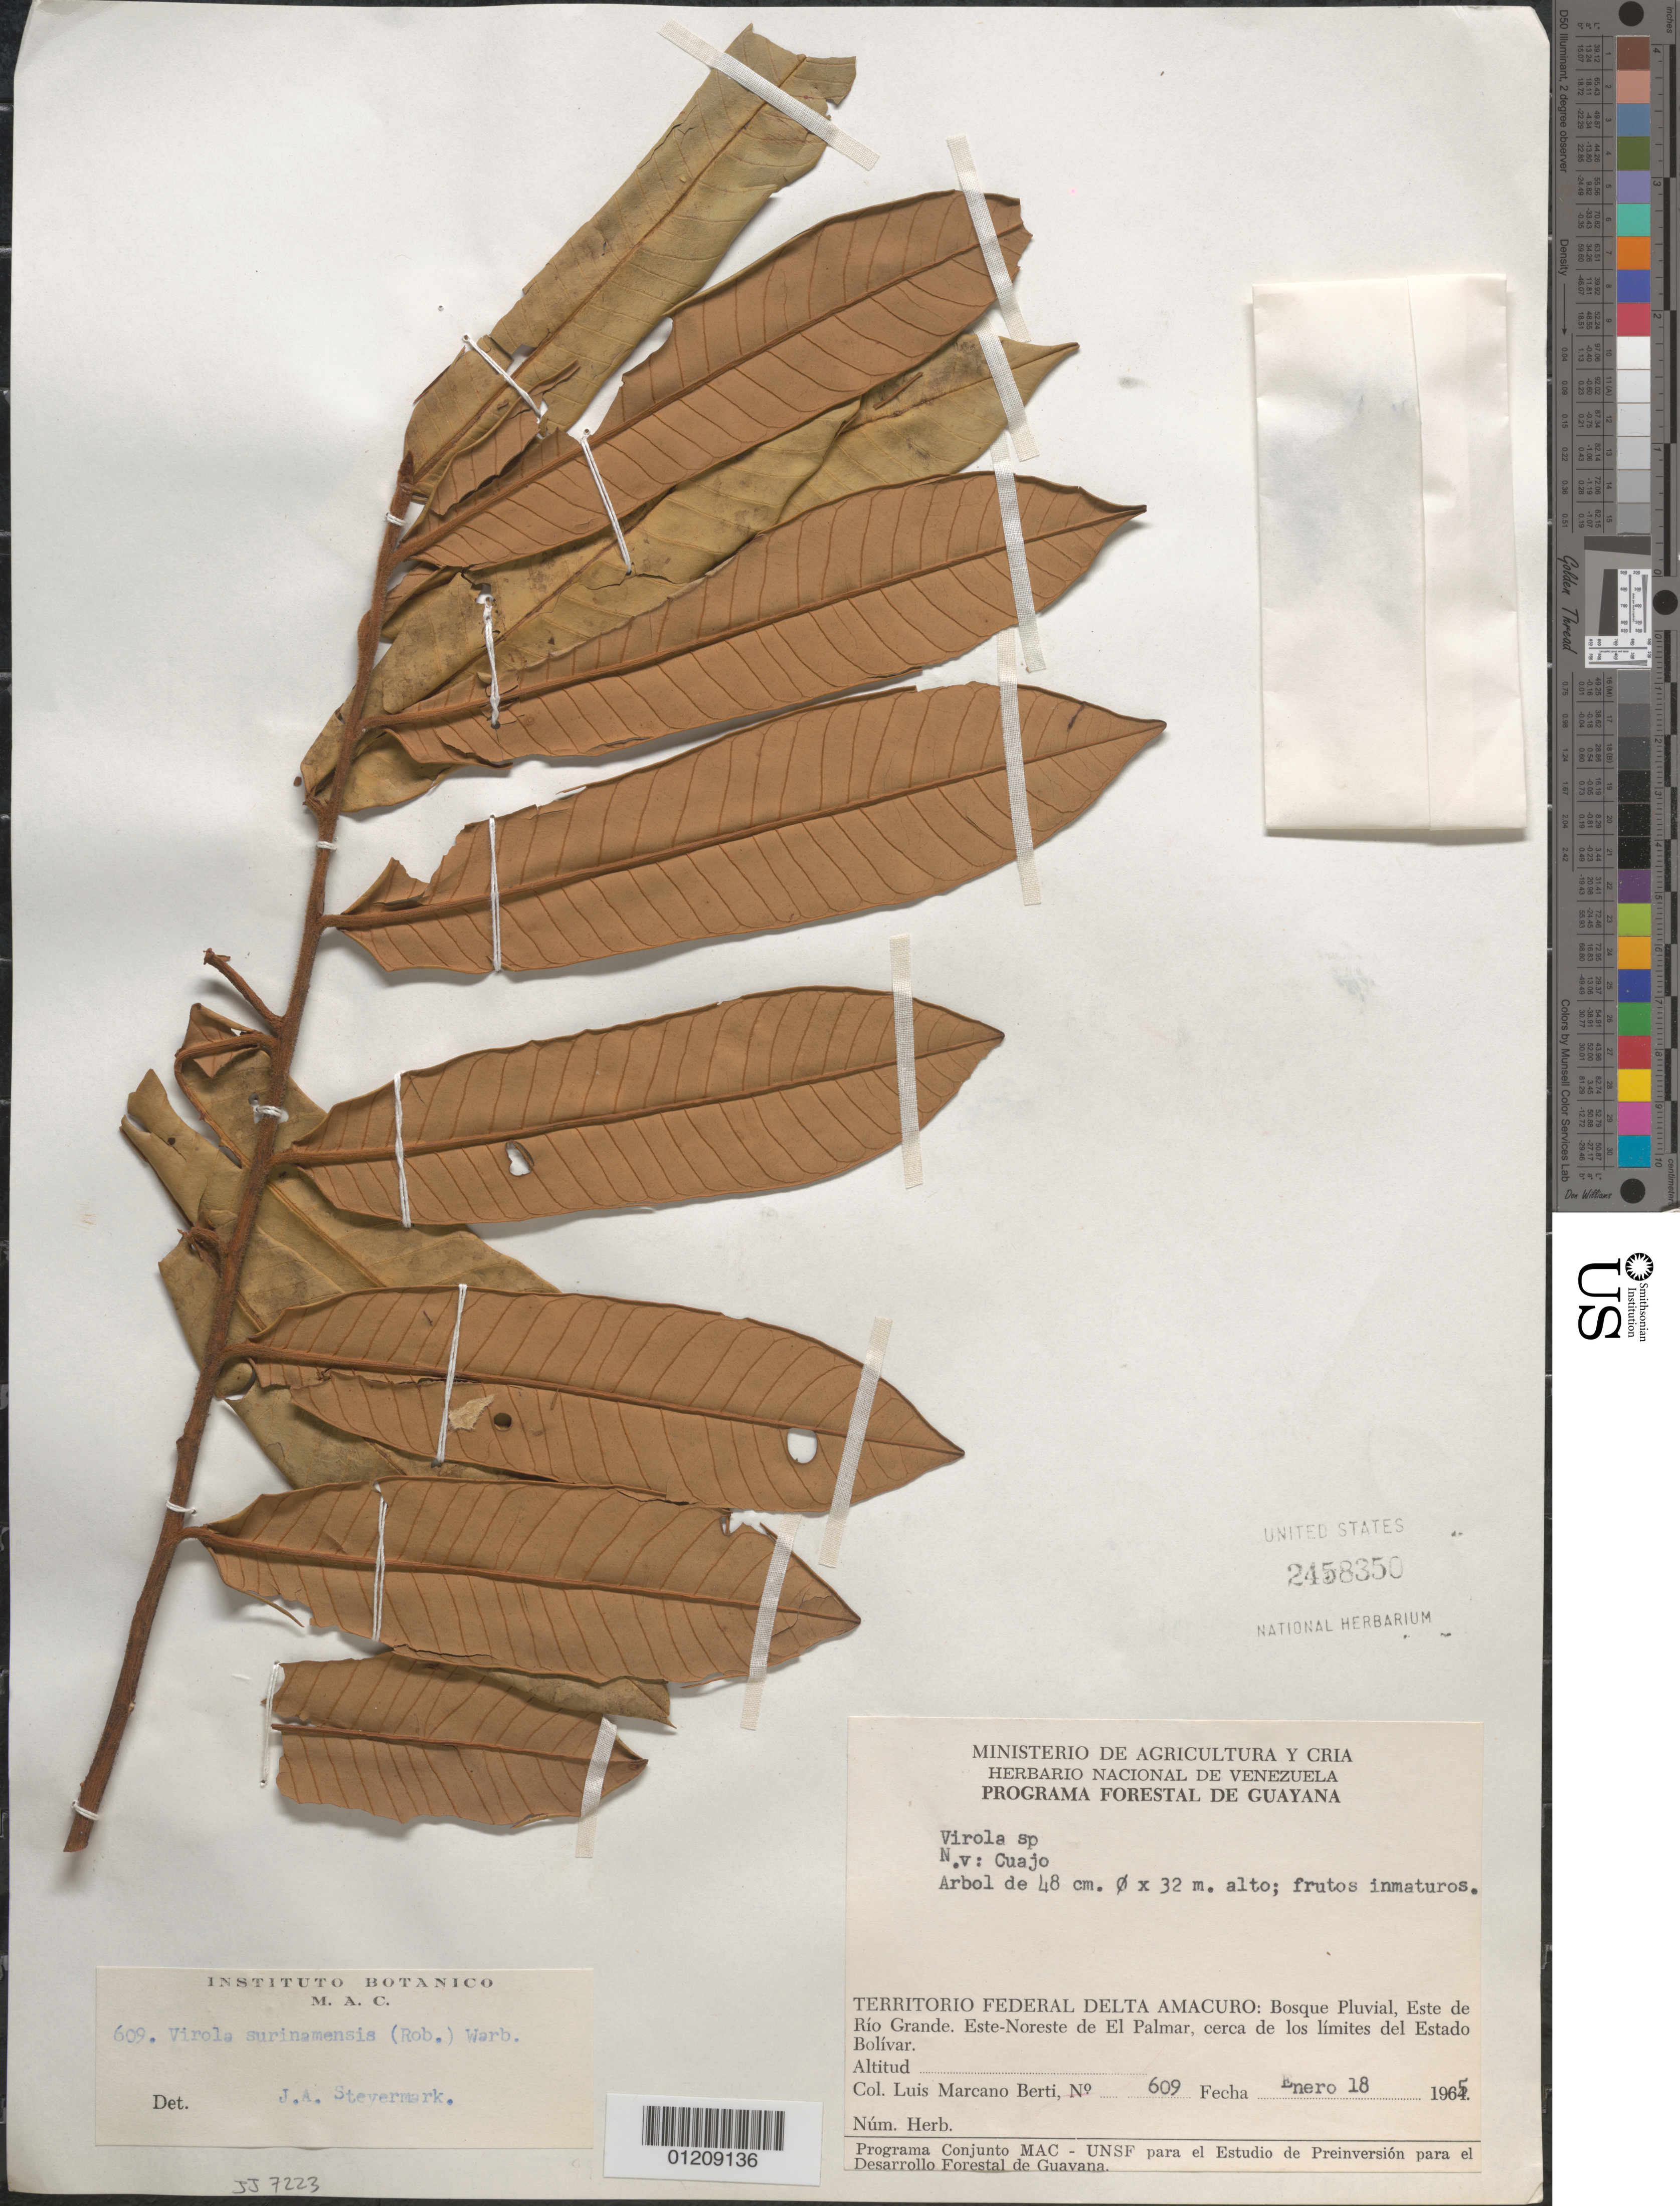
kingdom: Plantae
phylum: Tracheophyta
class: Magnoliopsida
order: Magnoliales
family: Myristicaceae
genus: Virola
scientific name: Virola surinamensis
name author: (Rol.) Warb.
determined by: Steyermark, Julian A., (VEN)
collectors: L. Marcano-Berti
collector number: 609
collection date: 1965-01-18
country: Venezuela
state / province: Delta Amacuro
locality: Este de Rio Grande. Este-Noreste de El Palmar, cerca de los limites del Estado Bolivar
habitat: Bosque pluvial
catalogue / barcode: US 2458350